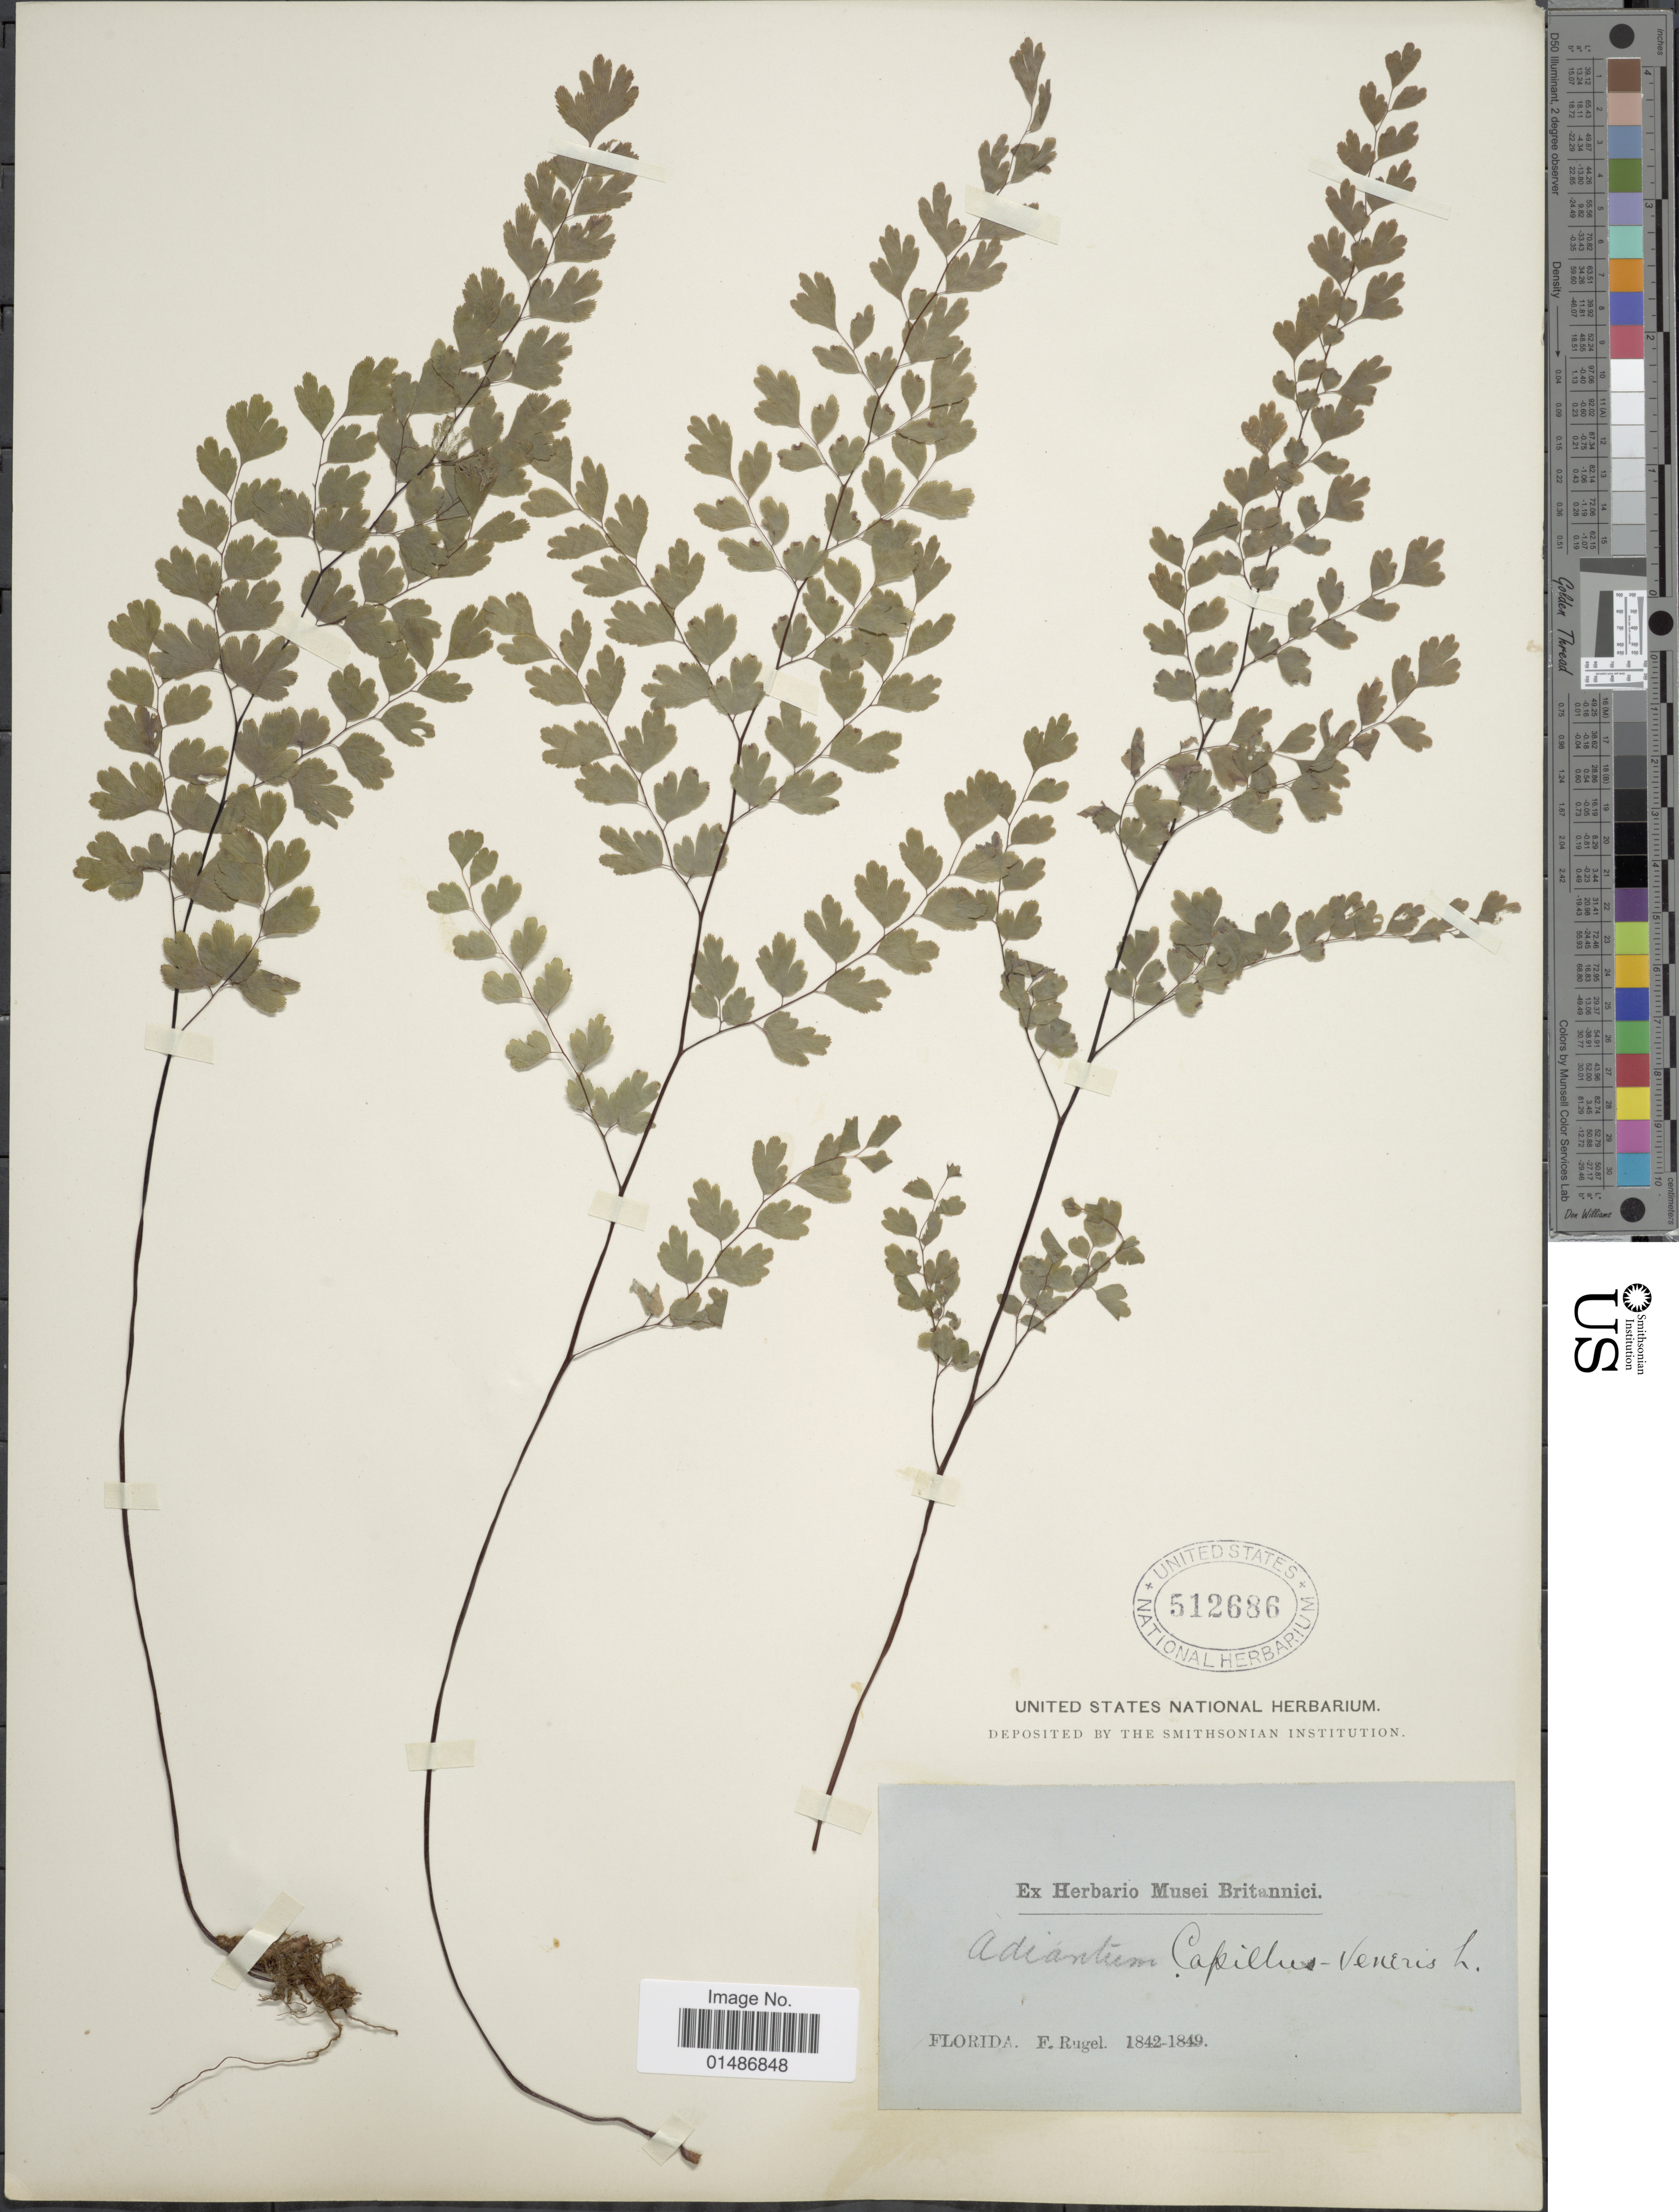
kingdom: Plantae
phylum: Tracheophyta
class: Polypodiopsida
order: Polypodiales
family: Pteridaceae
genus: Adiantum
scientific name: Adiantum capillus-veneris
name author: L.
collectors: F. Rugel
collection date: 1842/1849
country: United States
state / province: Florida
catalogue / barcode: US 512686